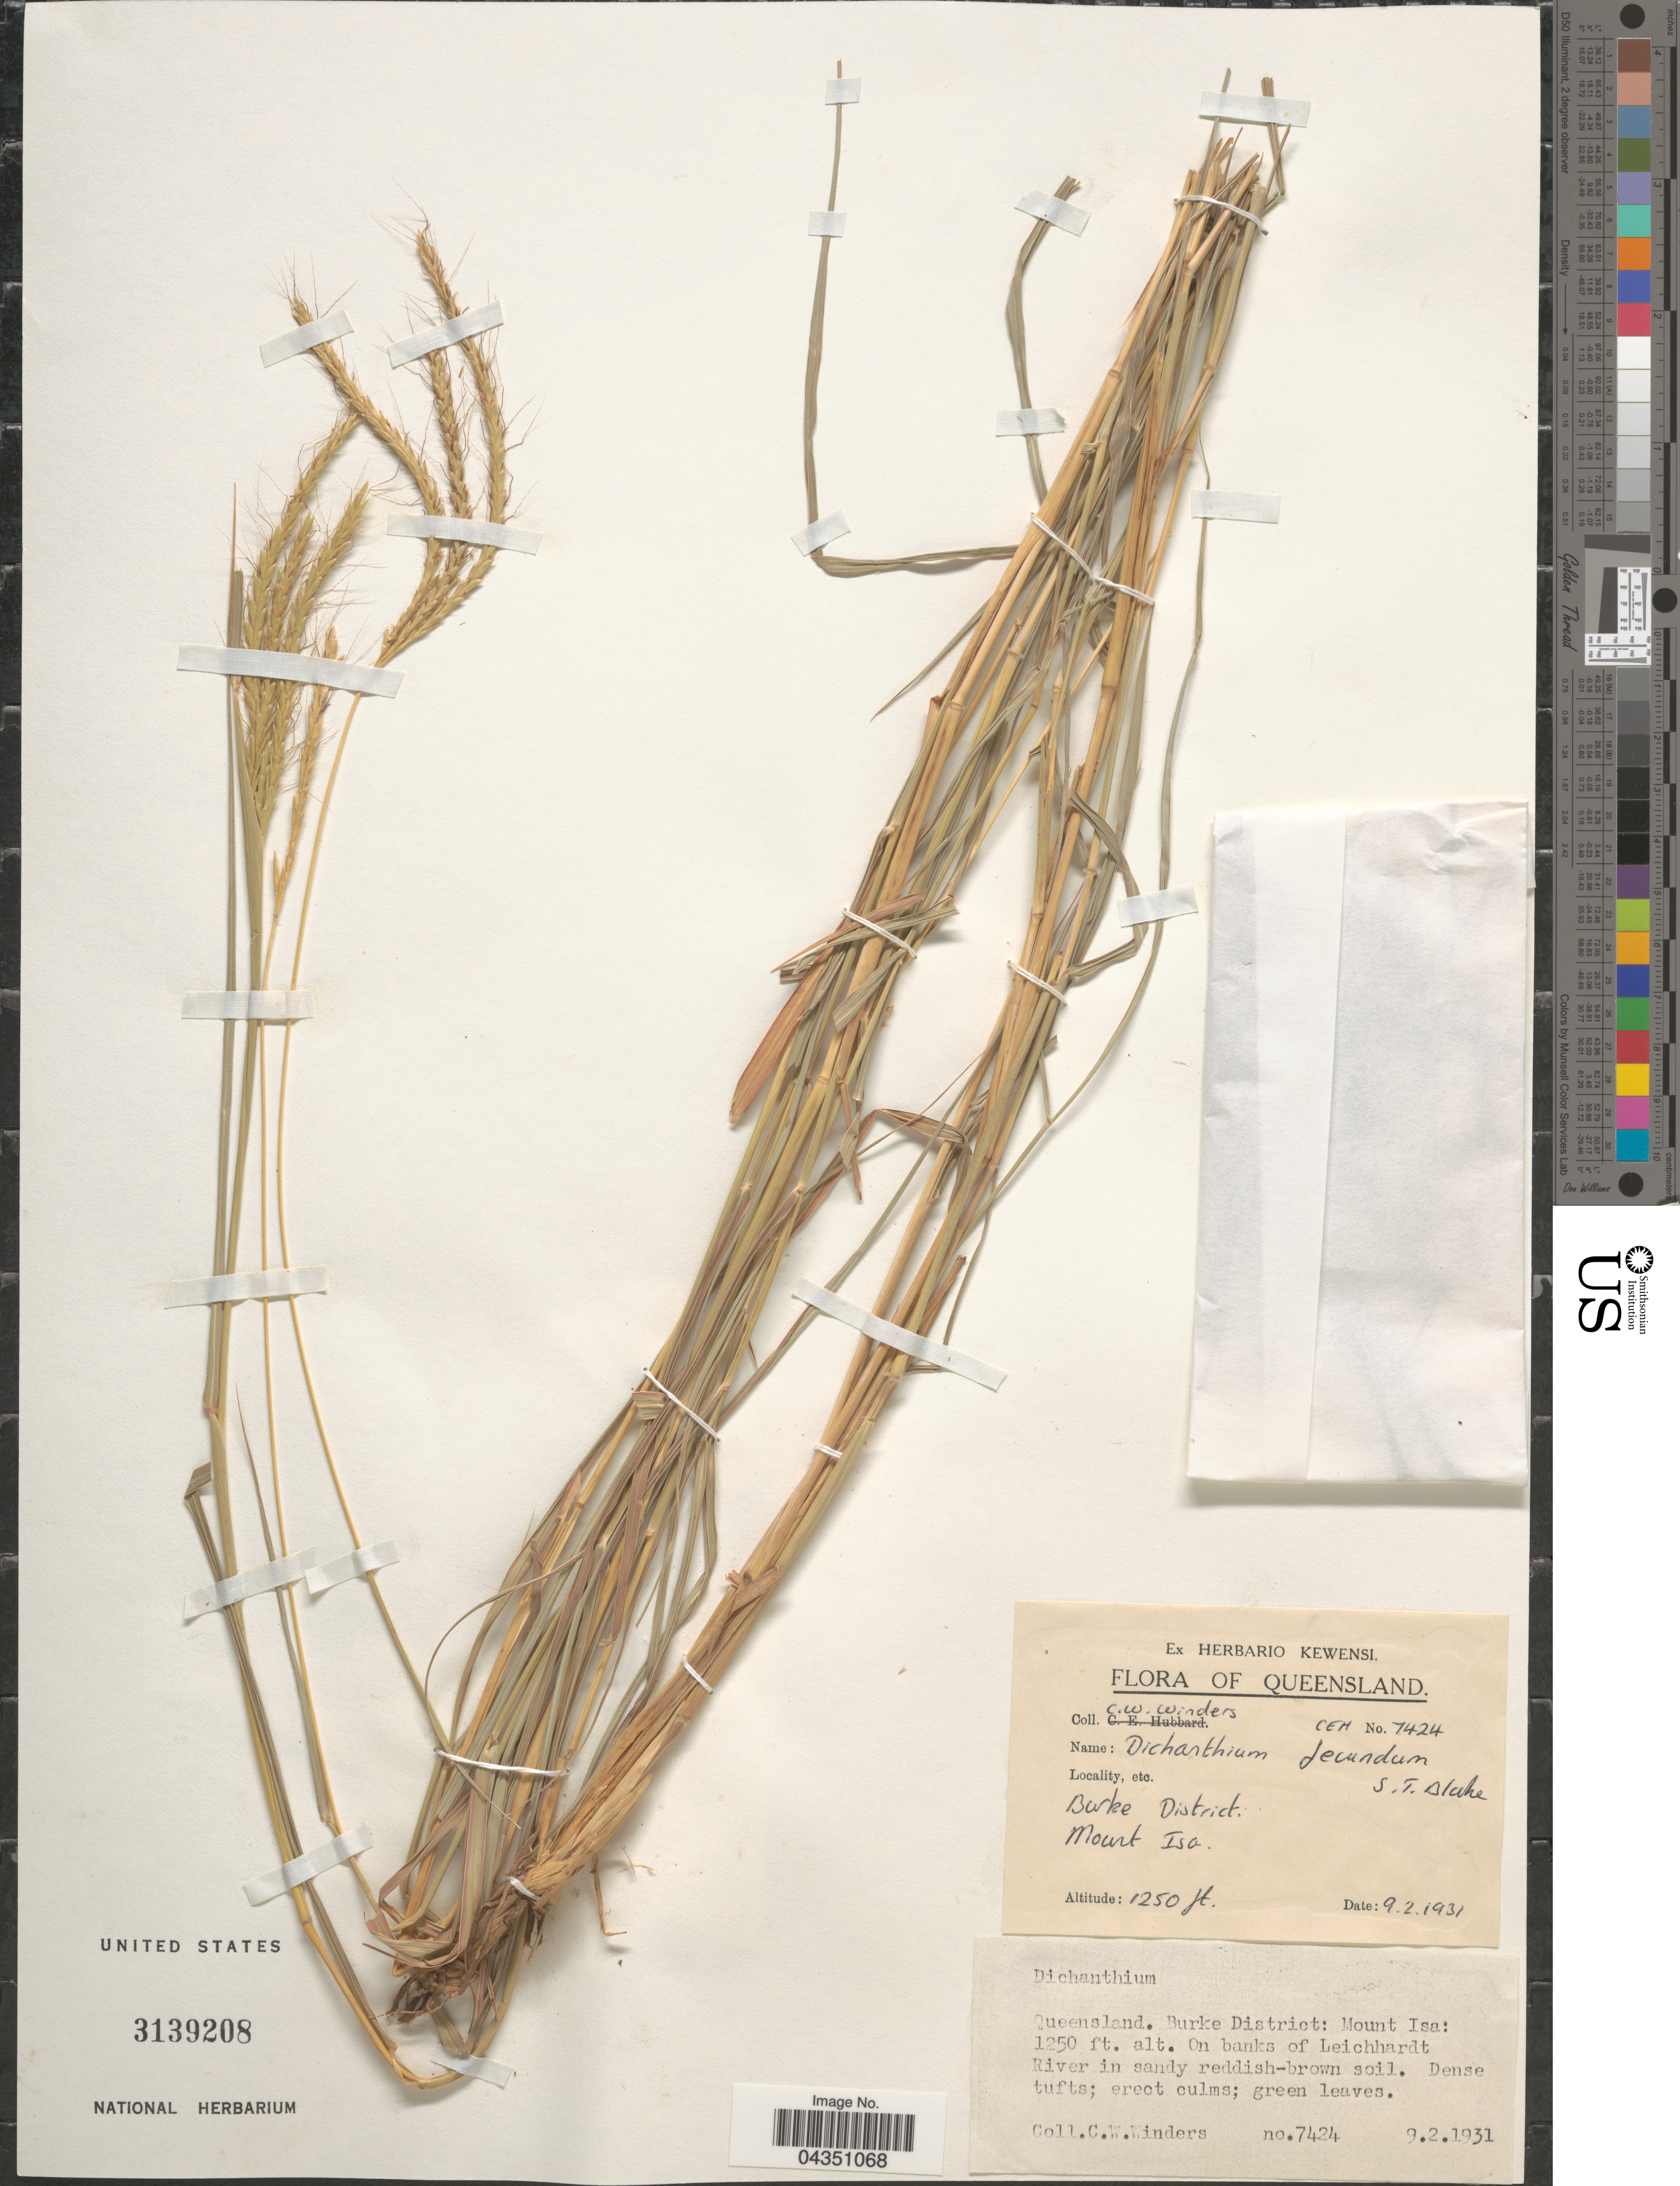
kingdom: Plantae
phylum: Tracheophyta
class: Liliopsida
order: Poales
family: Poaceae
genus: Dichanthium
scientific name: Dichanthium fecundum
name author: S.T. Blake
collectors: C. Winders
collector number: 7424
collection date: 1931-02-09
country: Australia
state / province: Queensland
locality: Burke District. Mount Isa. Burke District: Mount Isa: On banks of Leichhardt River in sandy reddish-brown soil.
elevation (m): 381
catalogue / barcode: US 3139208